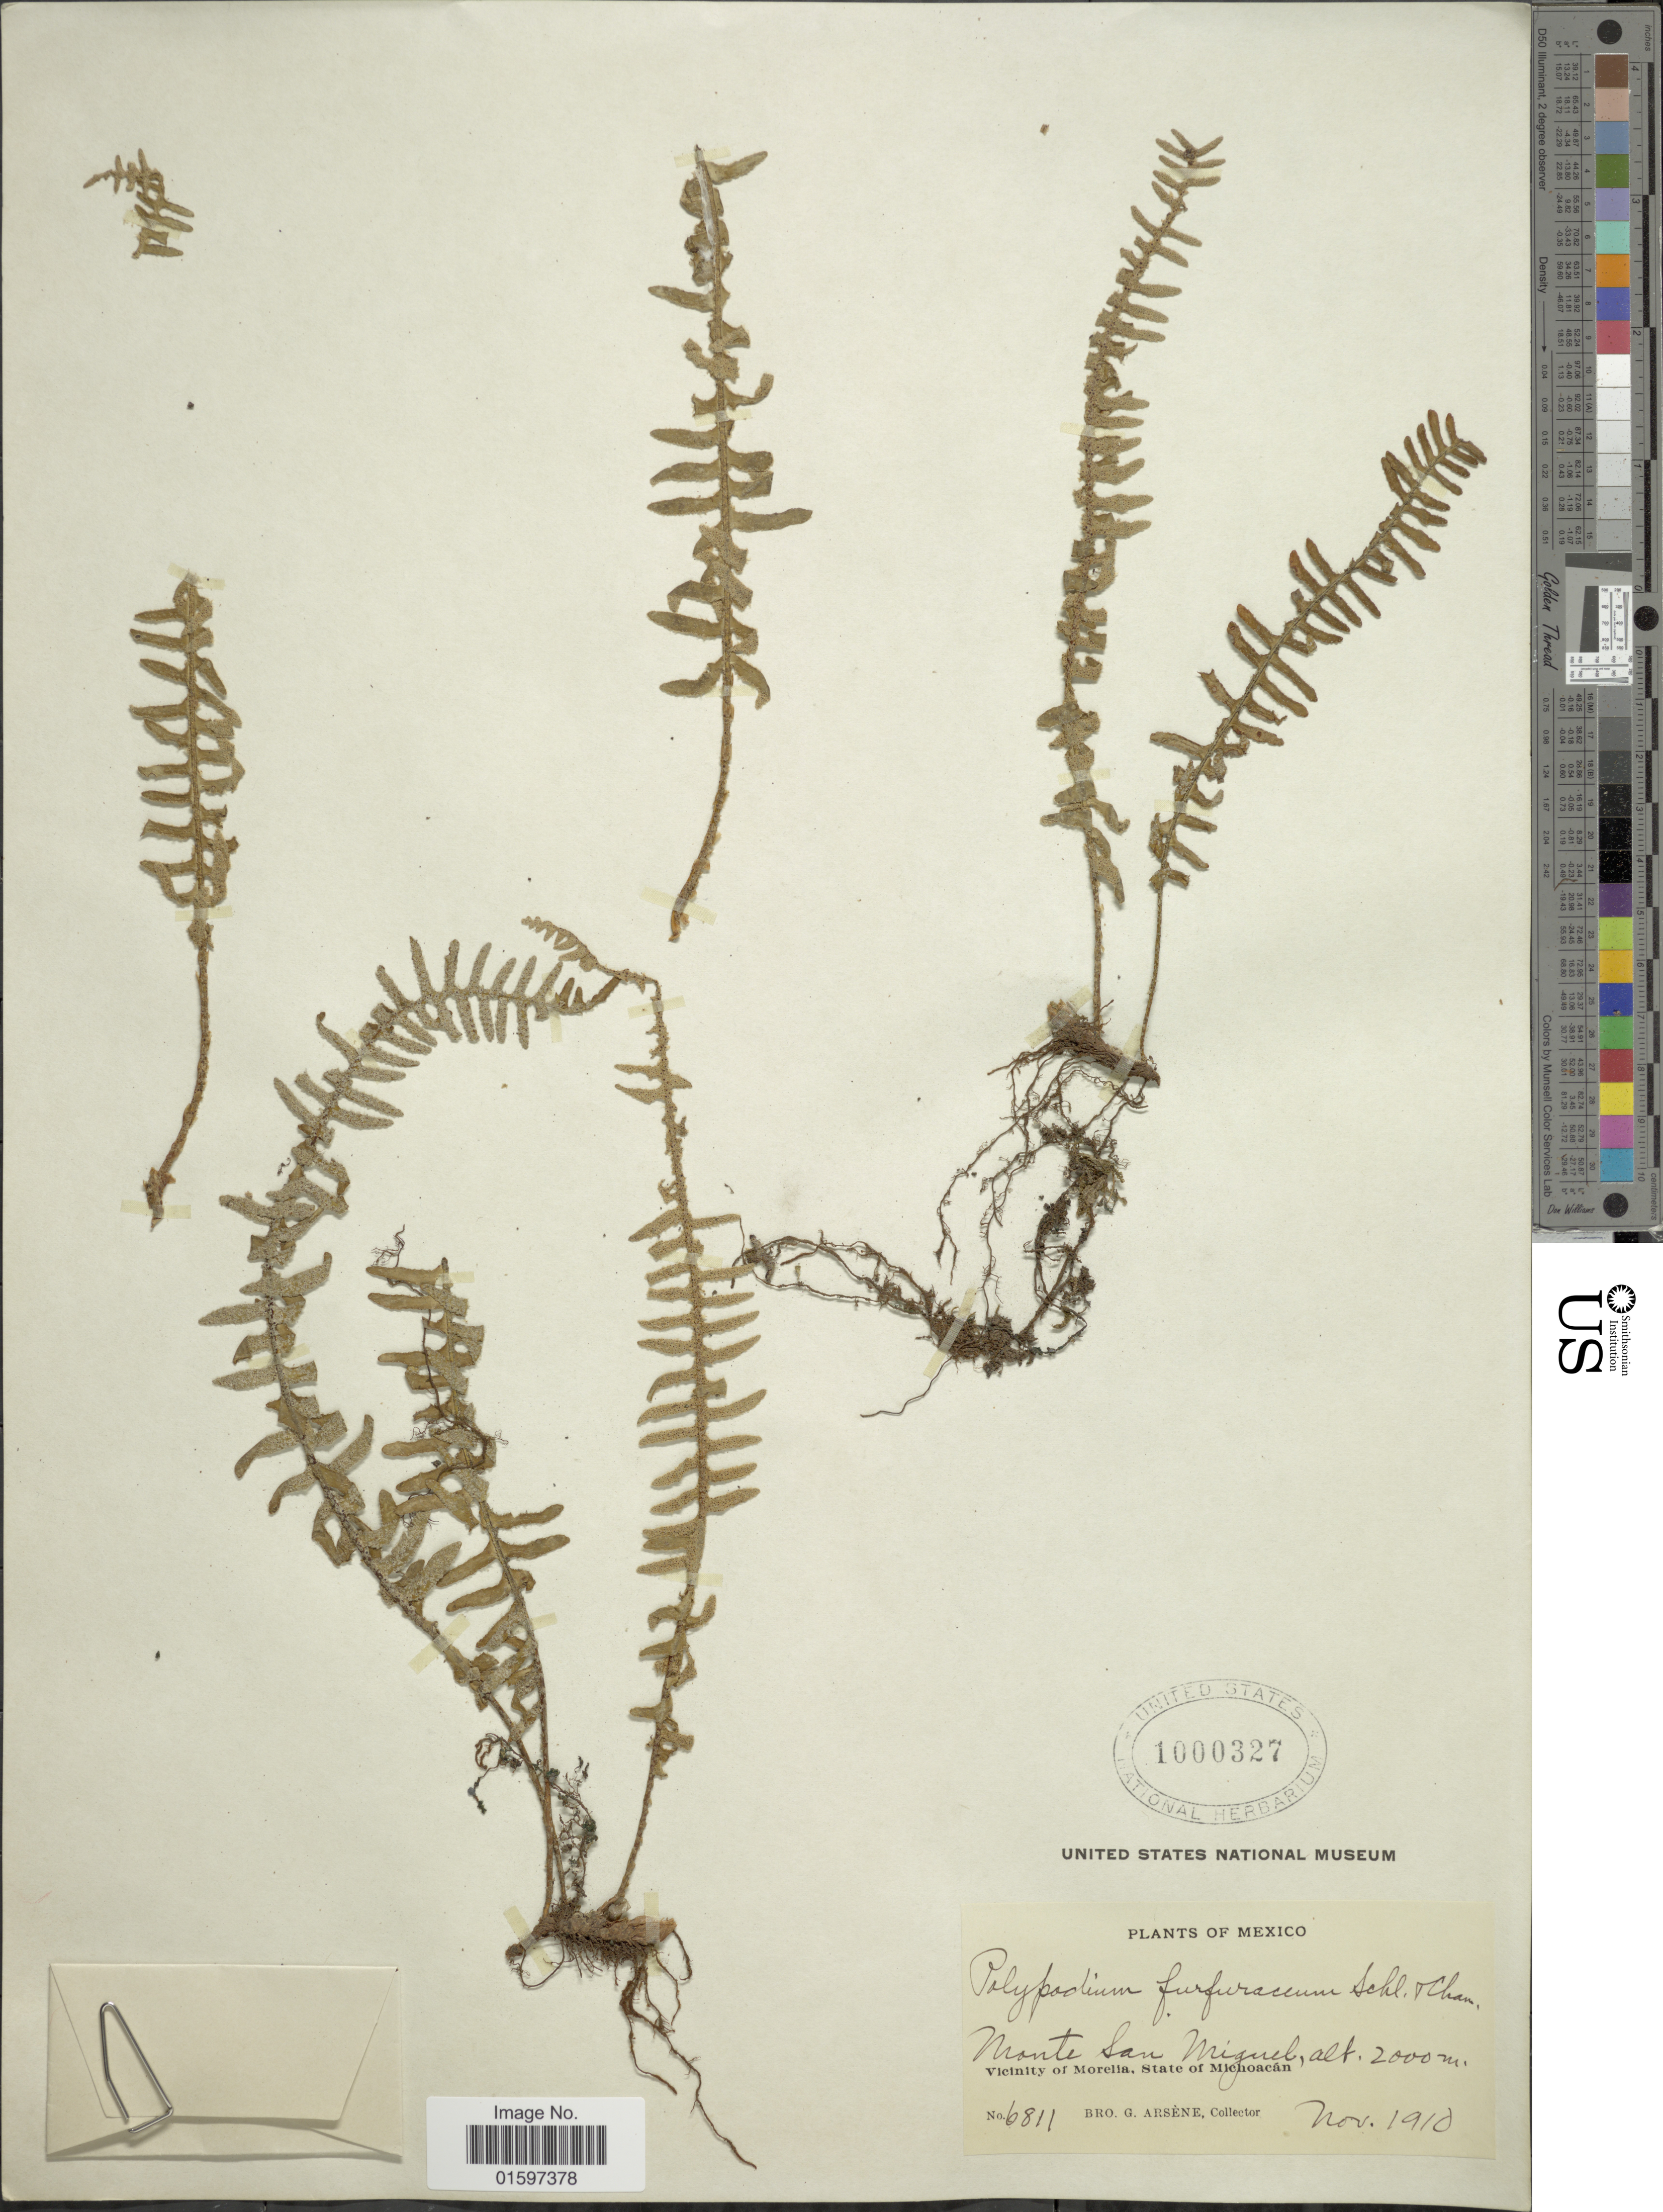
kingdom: Plantae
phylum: Tracheophyta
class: Polypodiopsida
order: Polypodiales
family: Polypodiaceae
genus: Pleopeltis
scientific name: Pleopeltis furfuracea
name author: (Schltdl. & Cham.) A.R. Sm. & Tejero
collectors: Bro. G. Arsène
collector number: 6811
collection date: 1910-11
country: Mexico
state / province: Michoacán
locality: Mexico, Monte San Miguel, Vicinity of Morelia, State of Michoacán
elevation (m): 2000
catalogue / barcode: US 1000327